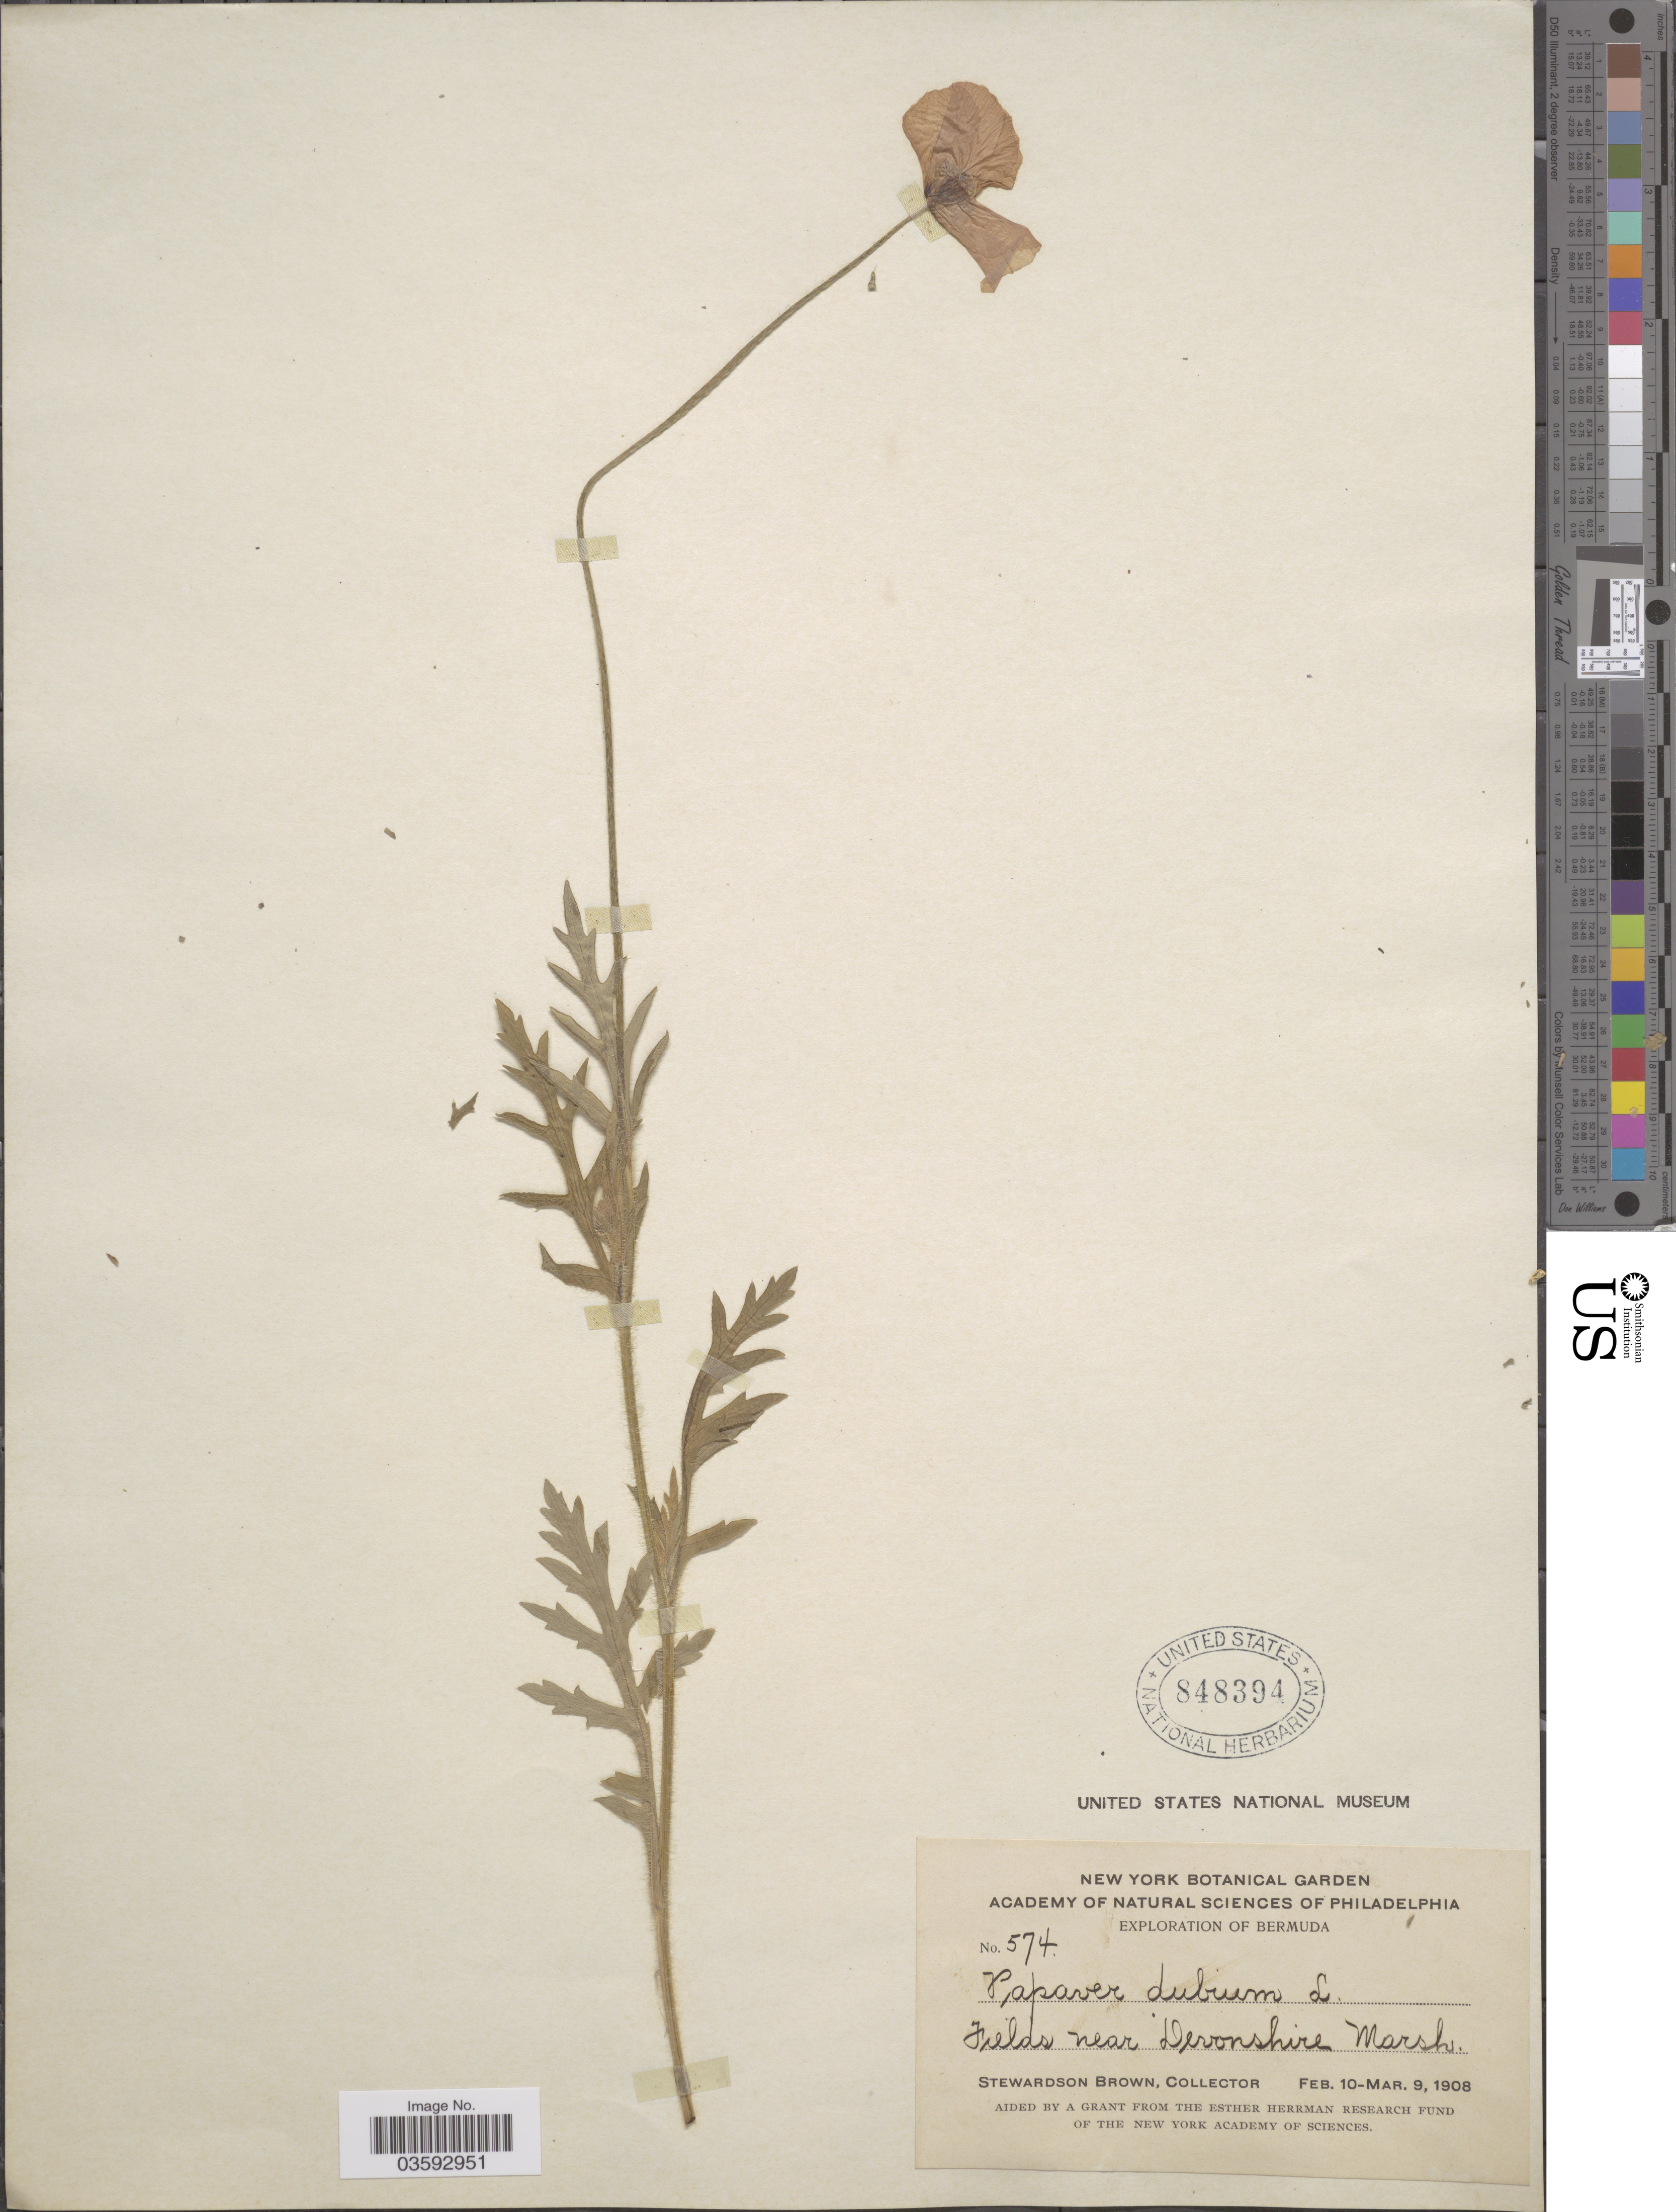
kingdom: Plantae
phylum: Tracheophyta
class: Magnoliopsida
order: Ranunculales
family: Papaveraceae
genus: Papaver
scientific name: Papaver sp.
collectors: S. Brown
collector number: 574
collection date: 1908-02-10/1908-03-09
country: Bermuda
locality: Fields near Devonshire Marsh.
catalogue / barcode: US 848394